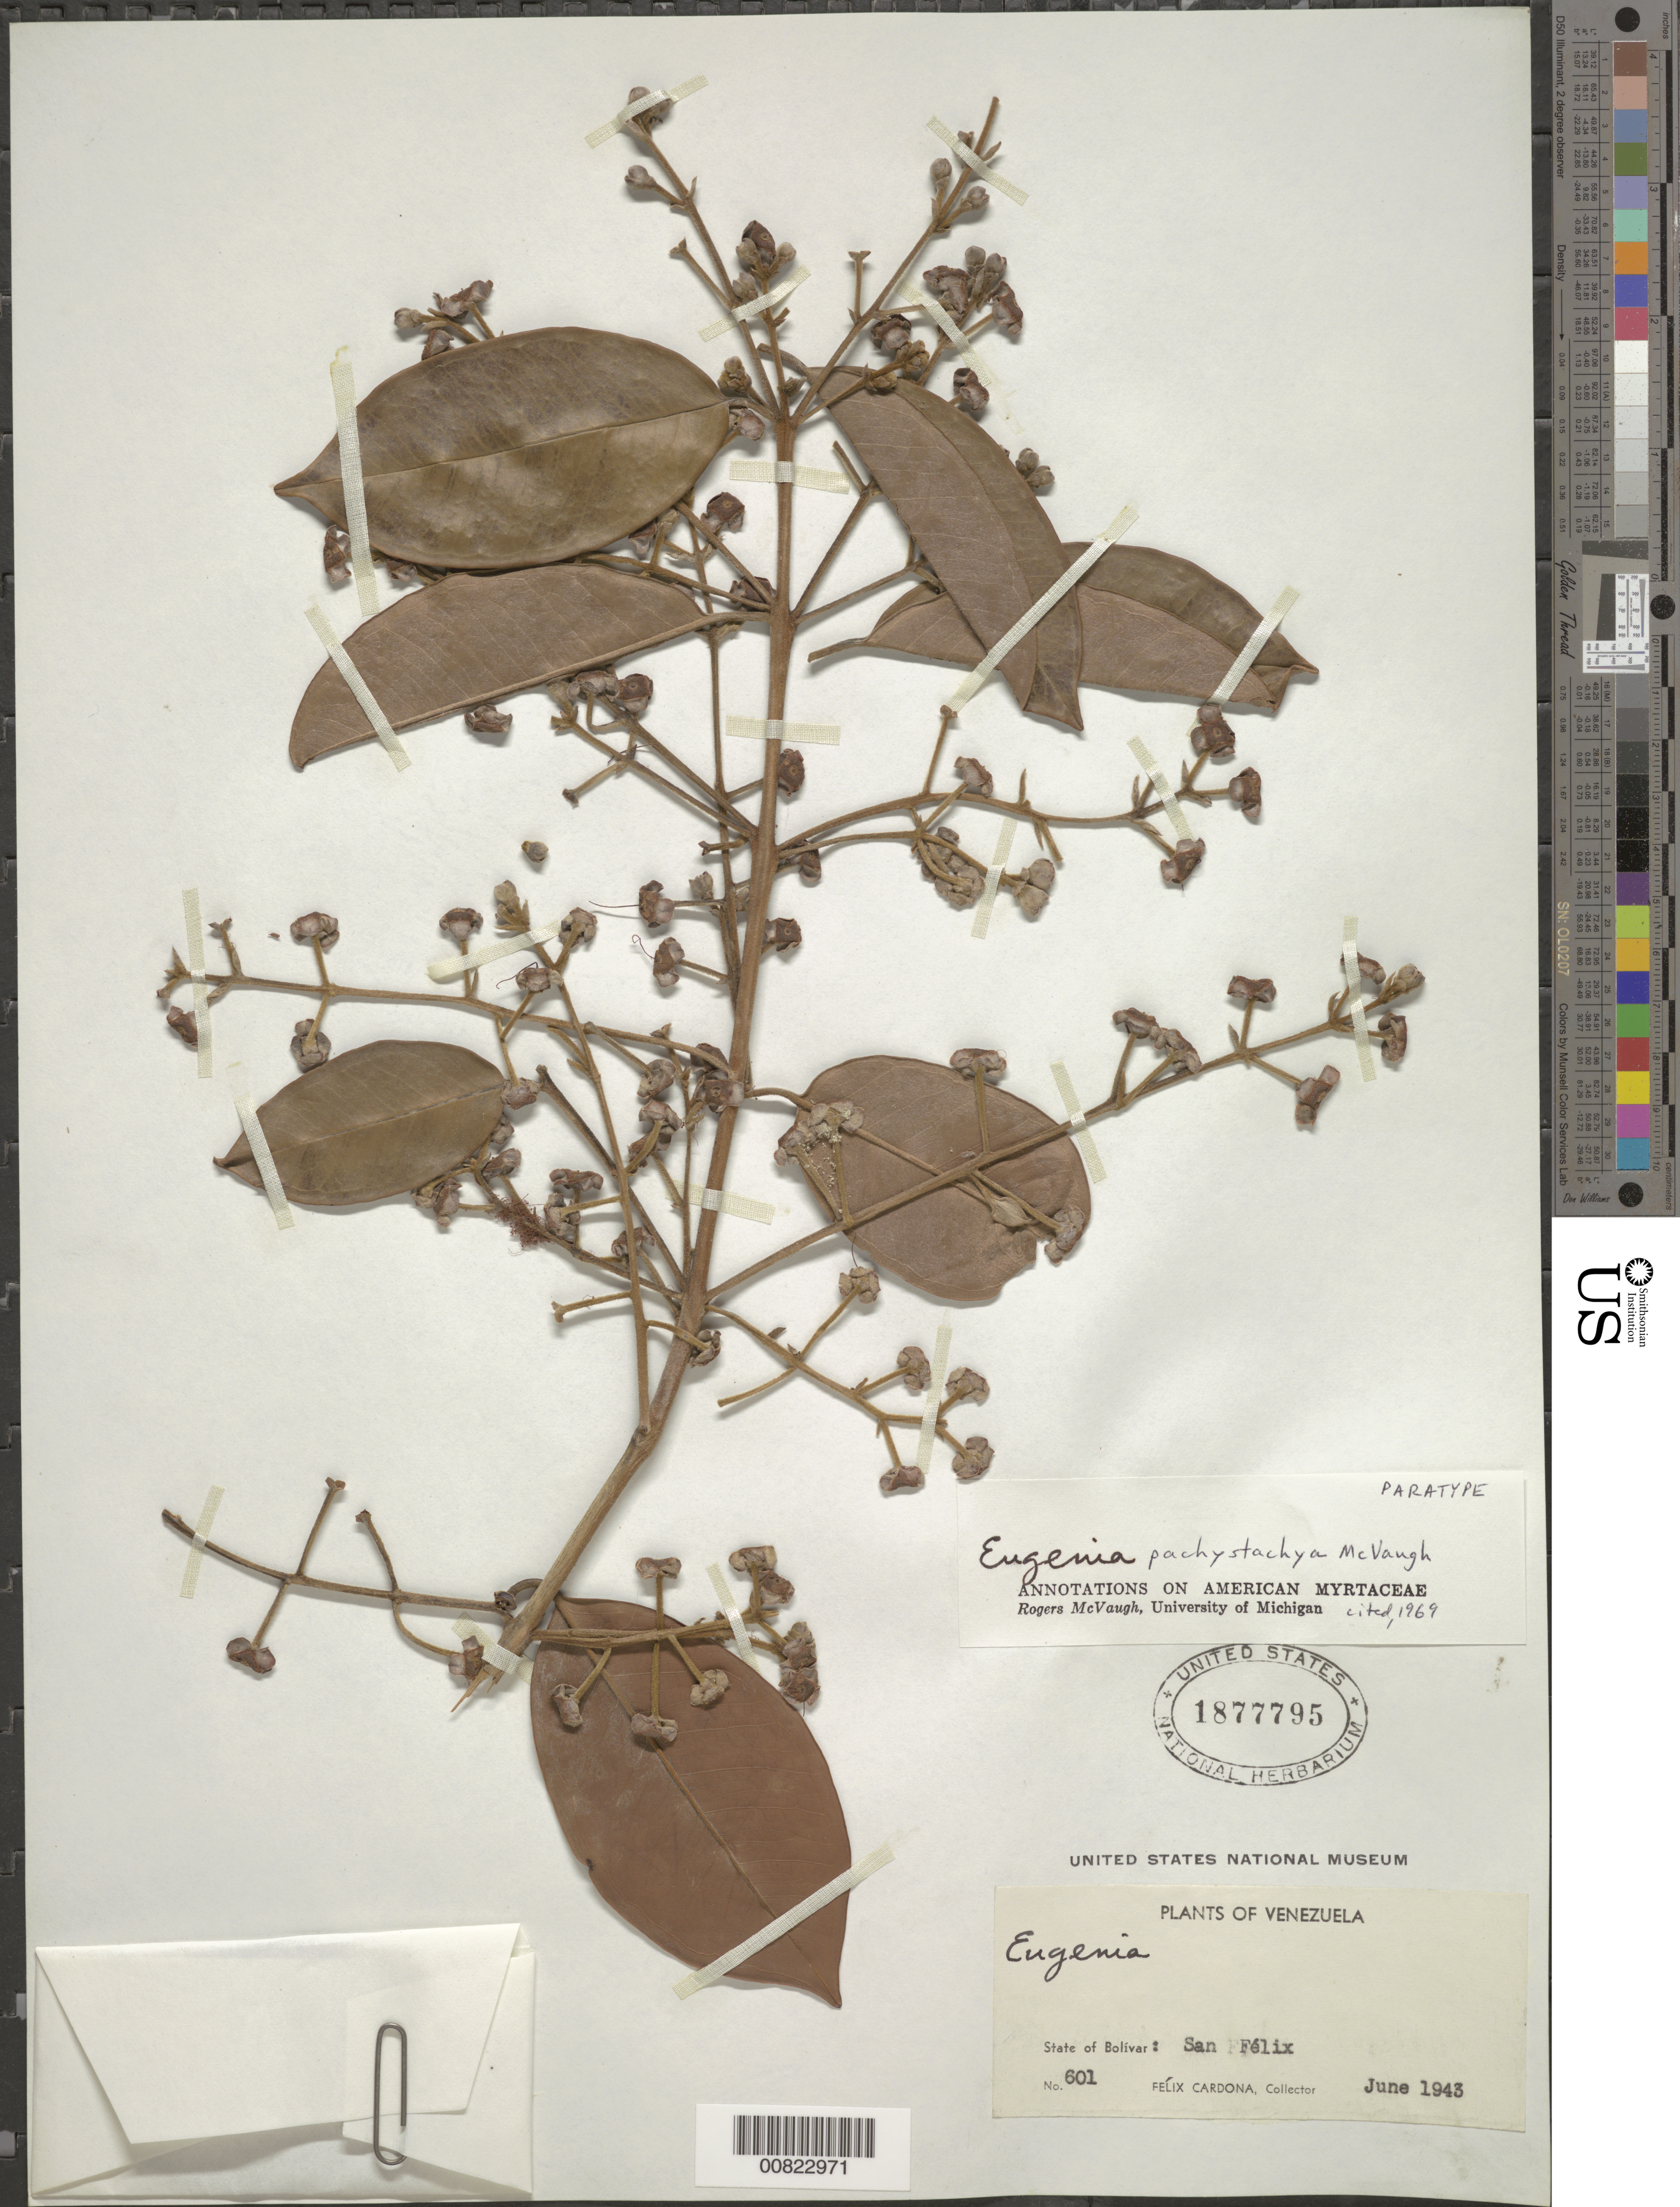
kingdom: Plantae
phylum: Tracheophyta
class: Magnoliopsida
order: Myrtales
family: Myrtaceae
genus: Eugenia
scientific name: Eugenia pachystachya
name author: McVaugh in Maguire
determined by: McVaugh, R.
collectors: F. Cardona Puig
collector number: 601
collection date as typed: Jun-43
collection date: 1943-06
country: Venezuela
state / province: Bolívar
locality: San Félix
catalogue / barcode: US 1877795